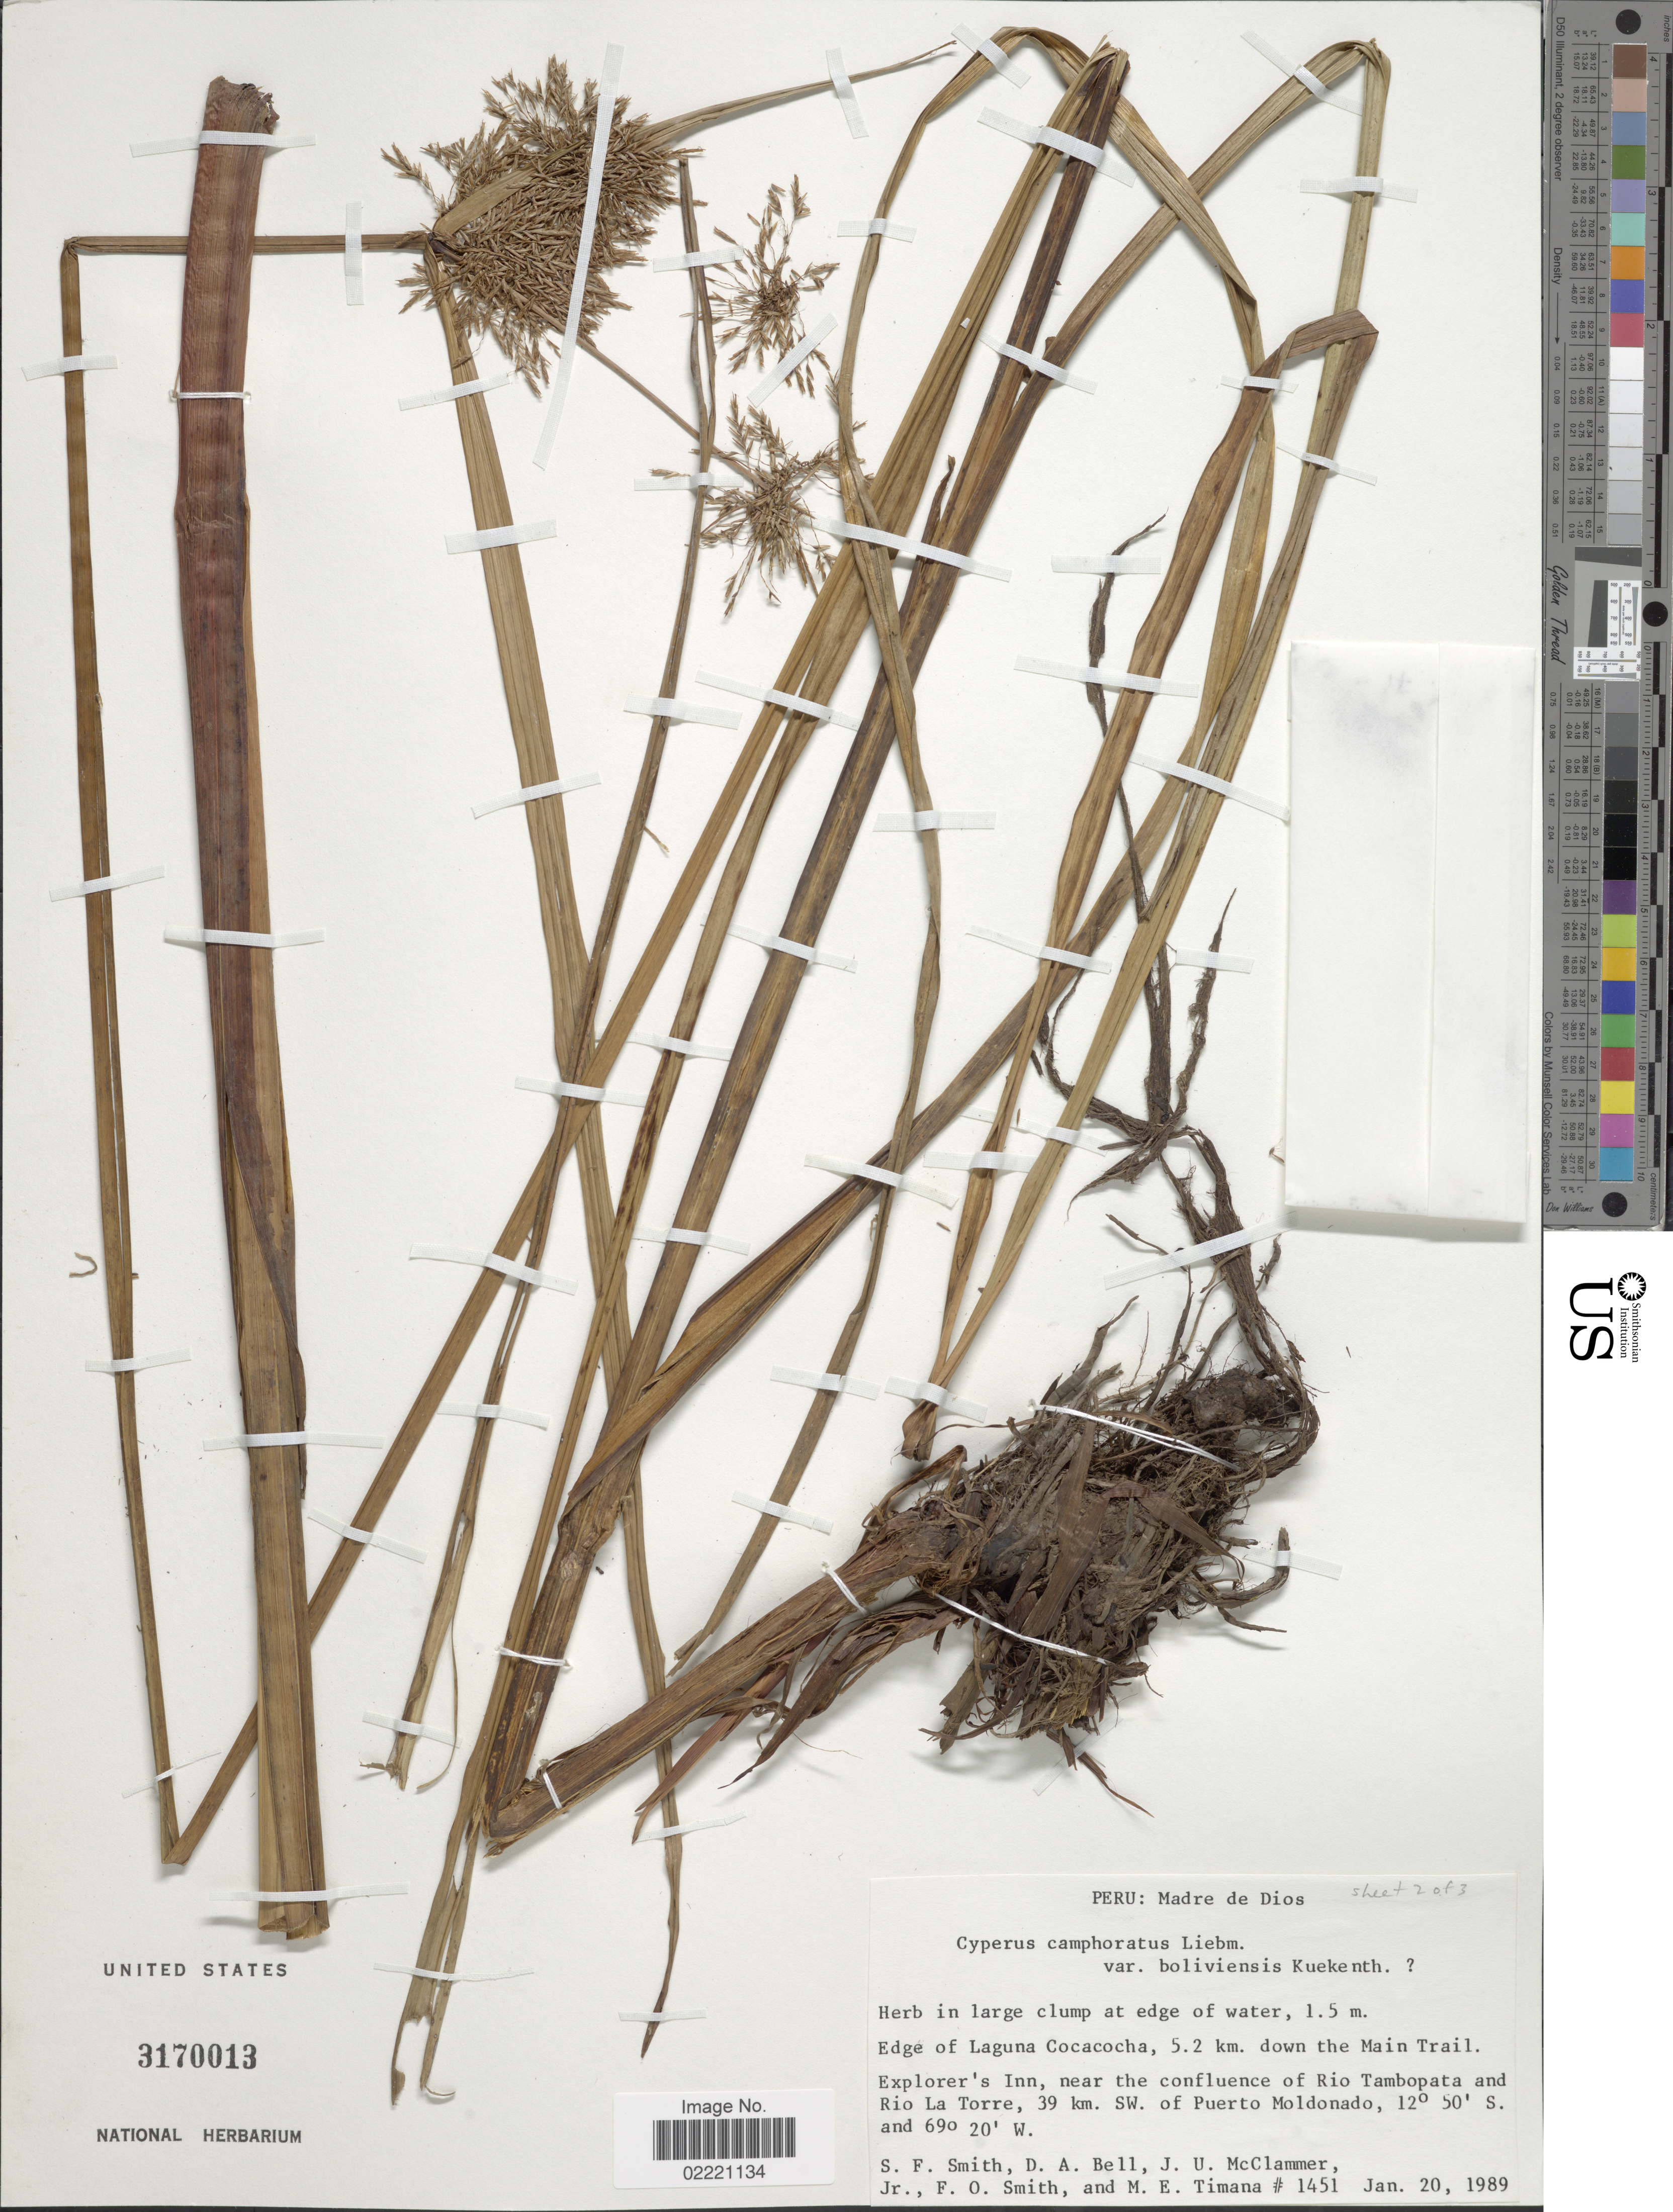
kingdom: Plantae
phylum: Tracheophyta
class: Liliopsida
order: Poales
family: Cyperaceae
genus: Cyperus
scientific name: Cyperus camphoratus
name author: Liebm.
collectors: S.F. Smith, D. A. Bell, J. McClammer Jr. & F. Smith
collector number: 1451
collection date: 1989-01-20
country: Peru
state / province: Madre de Dios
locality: In large clump at edge of water, edge of Laguna Cocachocha, 5.2 km. down the Main Trail, Explorer's Inn, near the confluence of Rio Tambopata and Rio La Torre, 39 km. SW. of Puerto Moldonado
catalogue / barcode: US 3170013